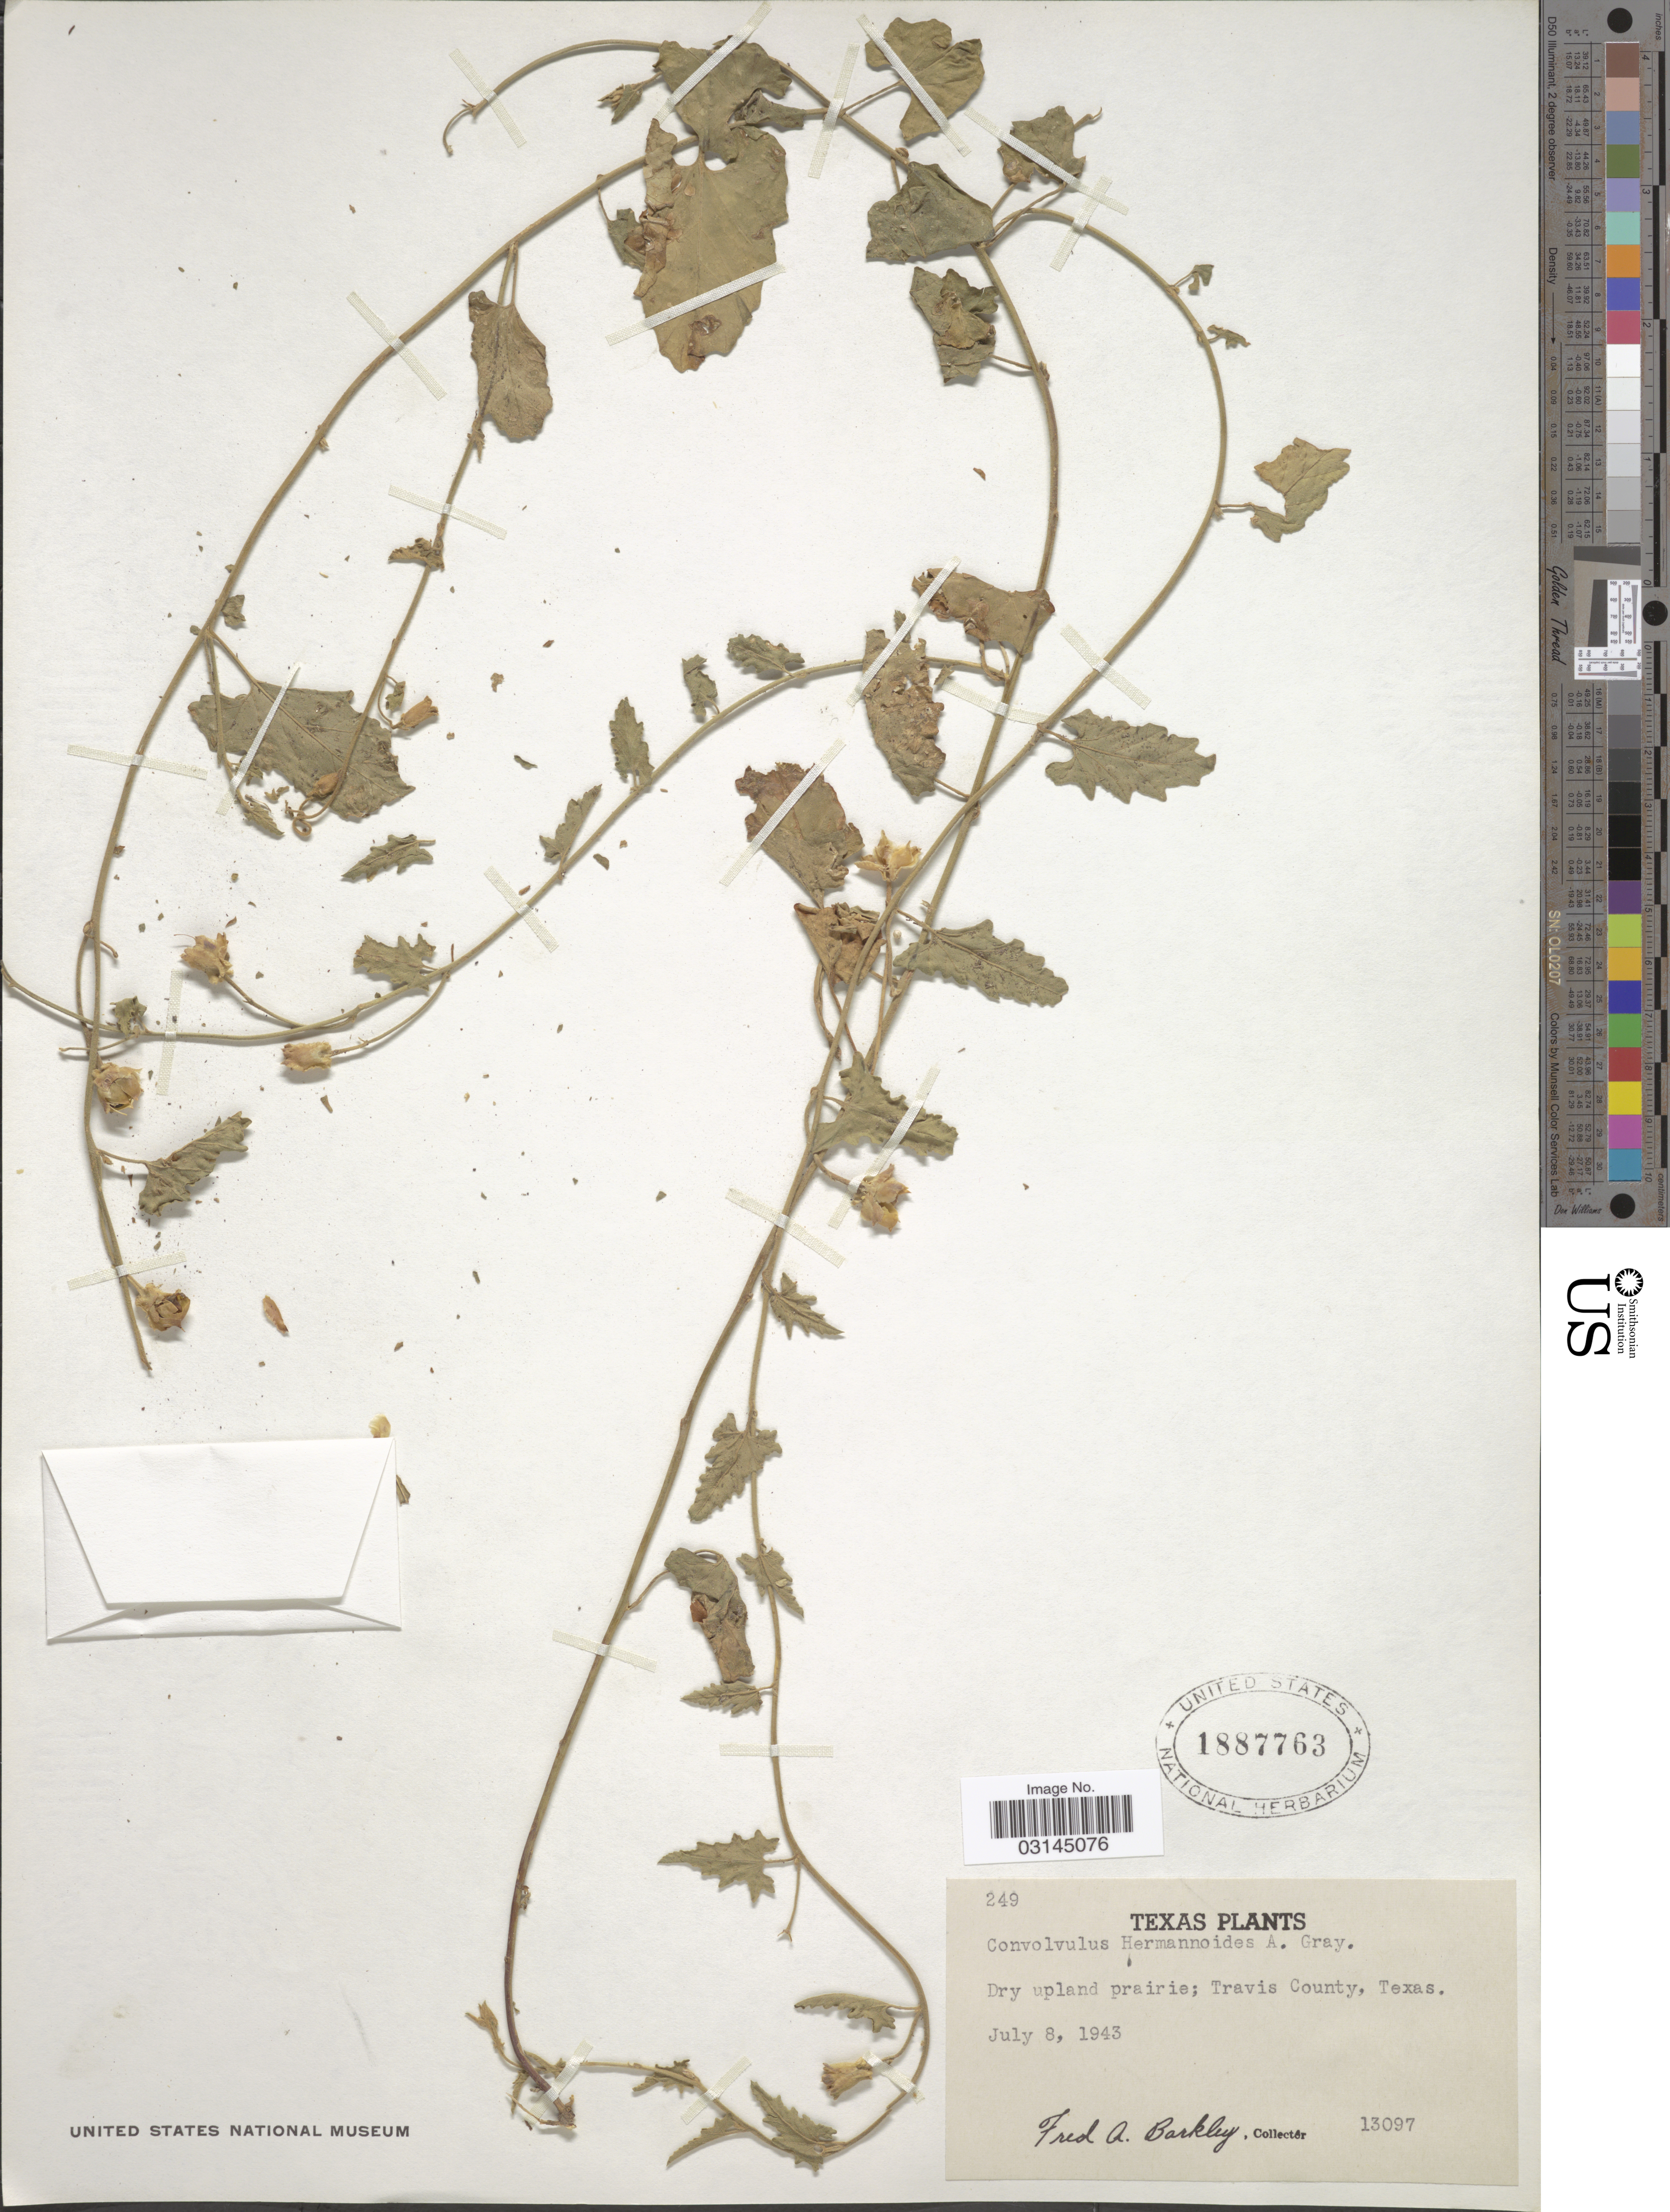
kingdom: Plantae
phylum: Tracheophyta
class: Magnoliopsida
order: Solanales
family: Convolvulaceae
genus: Convolvulus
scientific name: Convolvulus hermannioides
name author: A. Gray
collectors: F. A. Barkley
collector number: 13097/249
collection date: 1943-07-08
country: United States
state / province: Texas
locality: Travis County.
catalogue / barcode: US 1887763